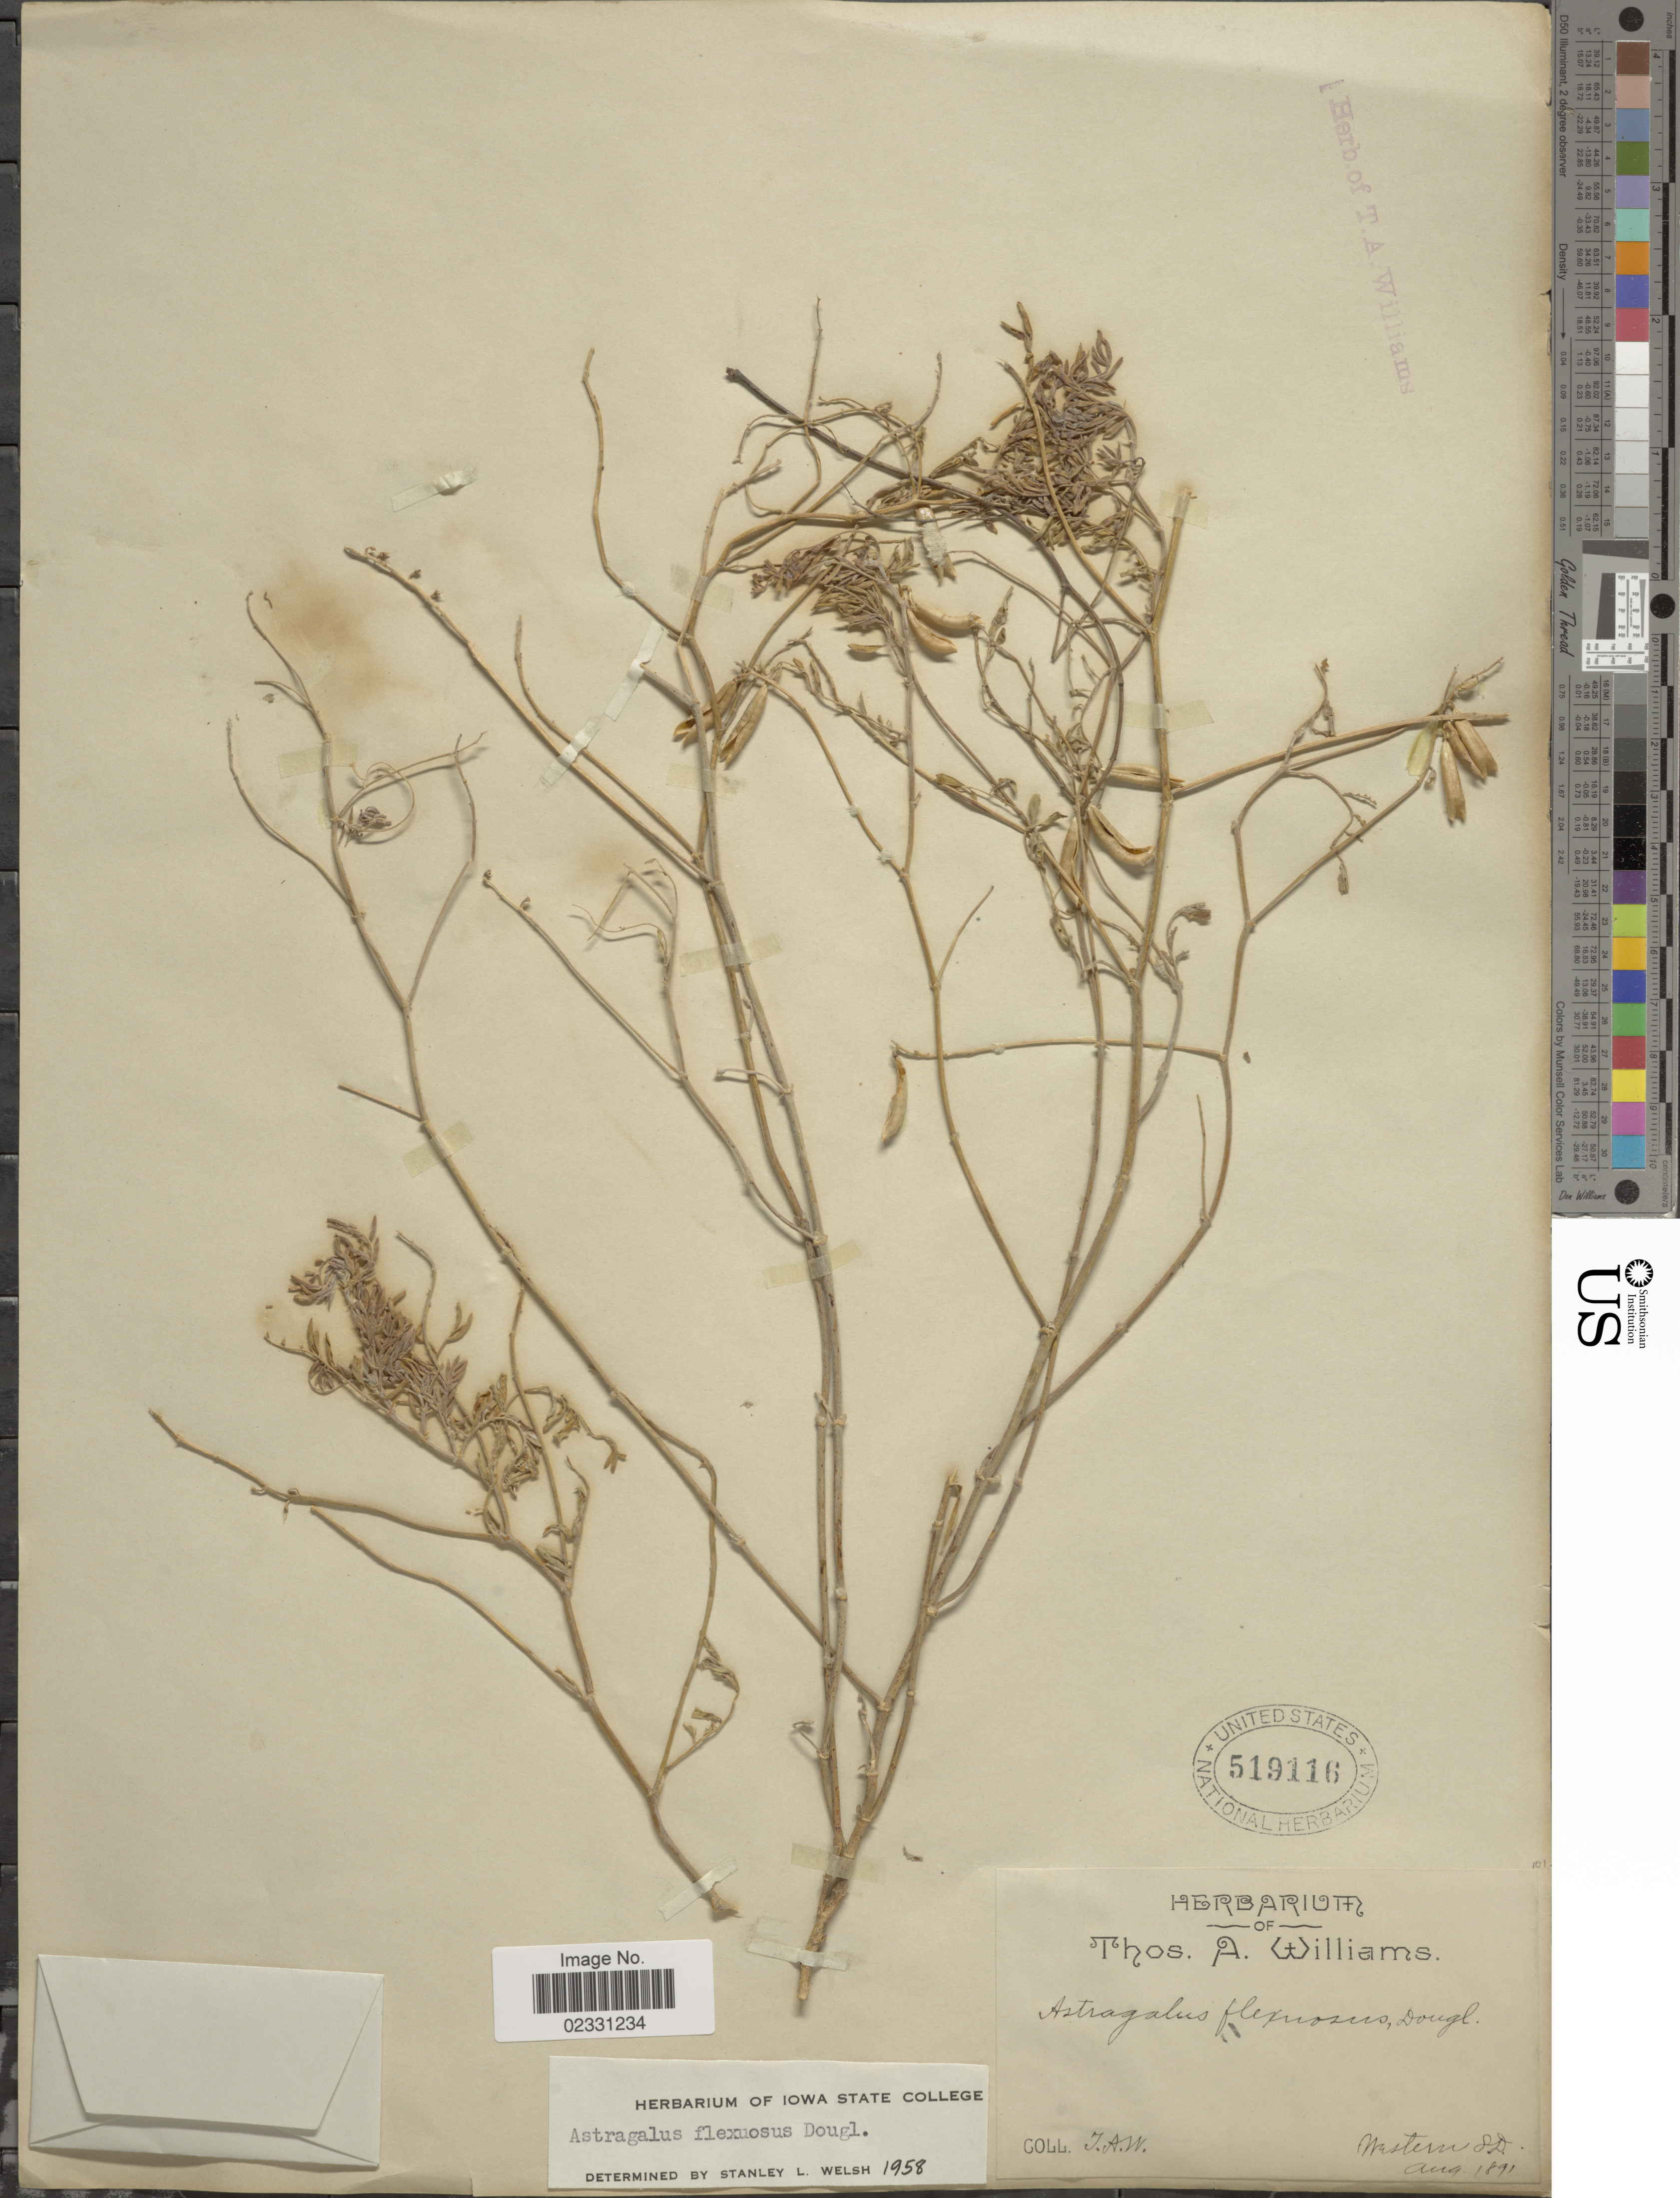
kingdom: Plantae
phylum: Tracheophyta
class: Magnoliopsida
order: Fabales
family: Fabaceae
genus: Astragalus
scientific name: Astragalus flexuosus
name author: (Hook.) Douglas ex G. Don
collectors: T. A. Williams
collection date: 1891-08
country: United States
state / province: South Dakota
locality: Western S.D.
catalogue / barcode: US 519116